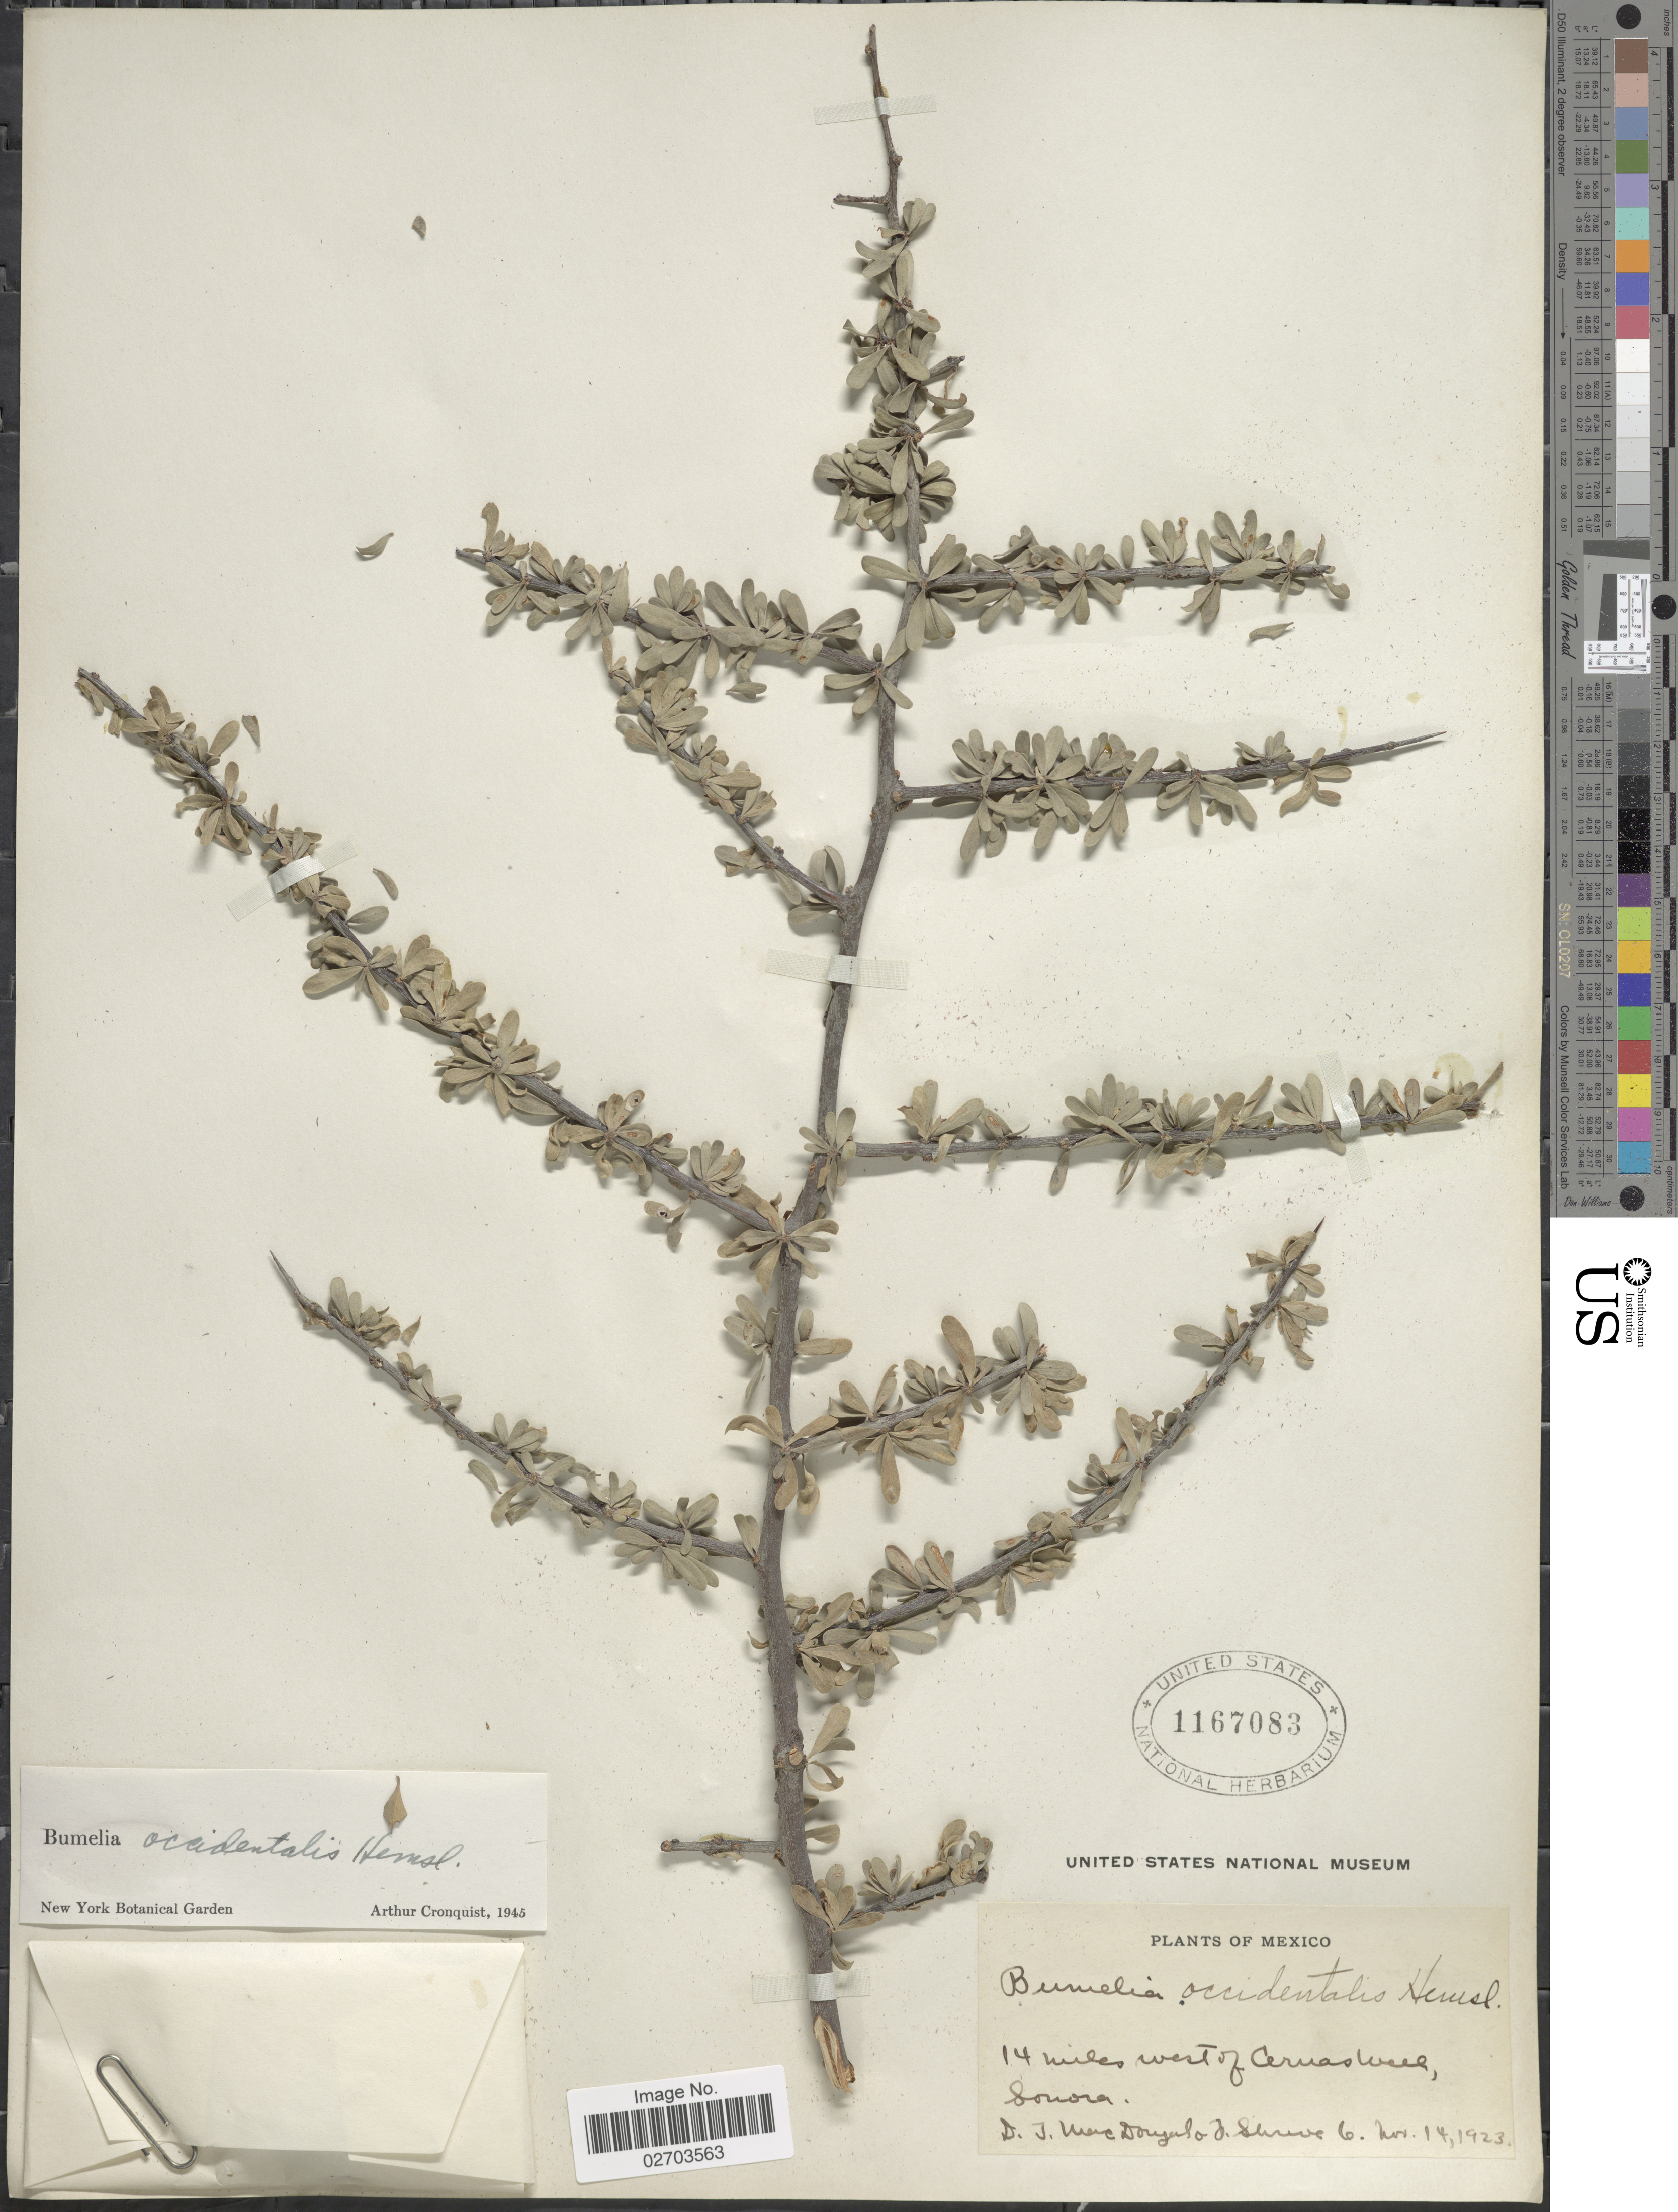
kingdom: Plantae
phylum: Tracheophyta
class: Magnoliopsida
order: Ericales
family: Sapotaceae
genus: Sideroxylon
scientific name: Sideroxylon occidentale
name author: (Hemsl.) T.D. Penn.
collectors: D. T. MacDougal & F. Shreve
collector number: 6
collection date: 1923-11-14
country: Mexico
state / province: Sonora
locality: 14 miles west of Ceruas Weed [interpreted]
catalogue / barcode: US 1167083